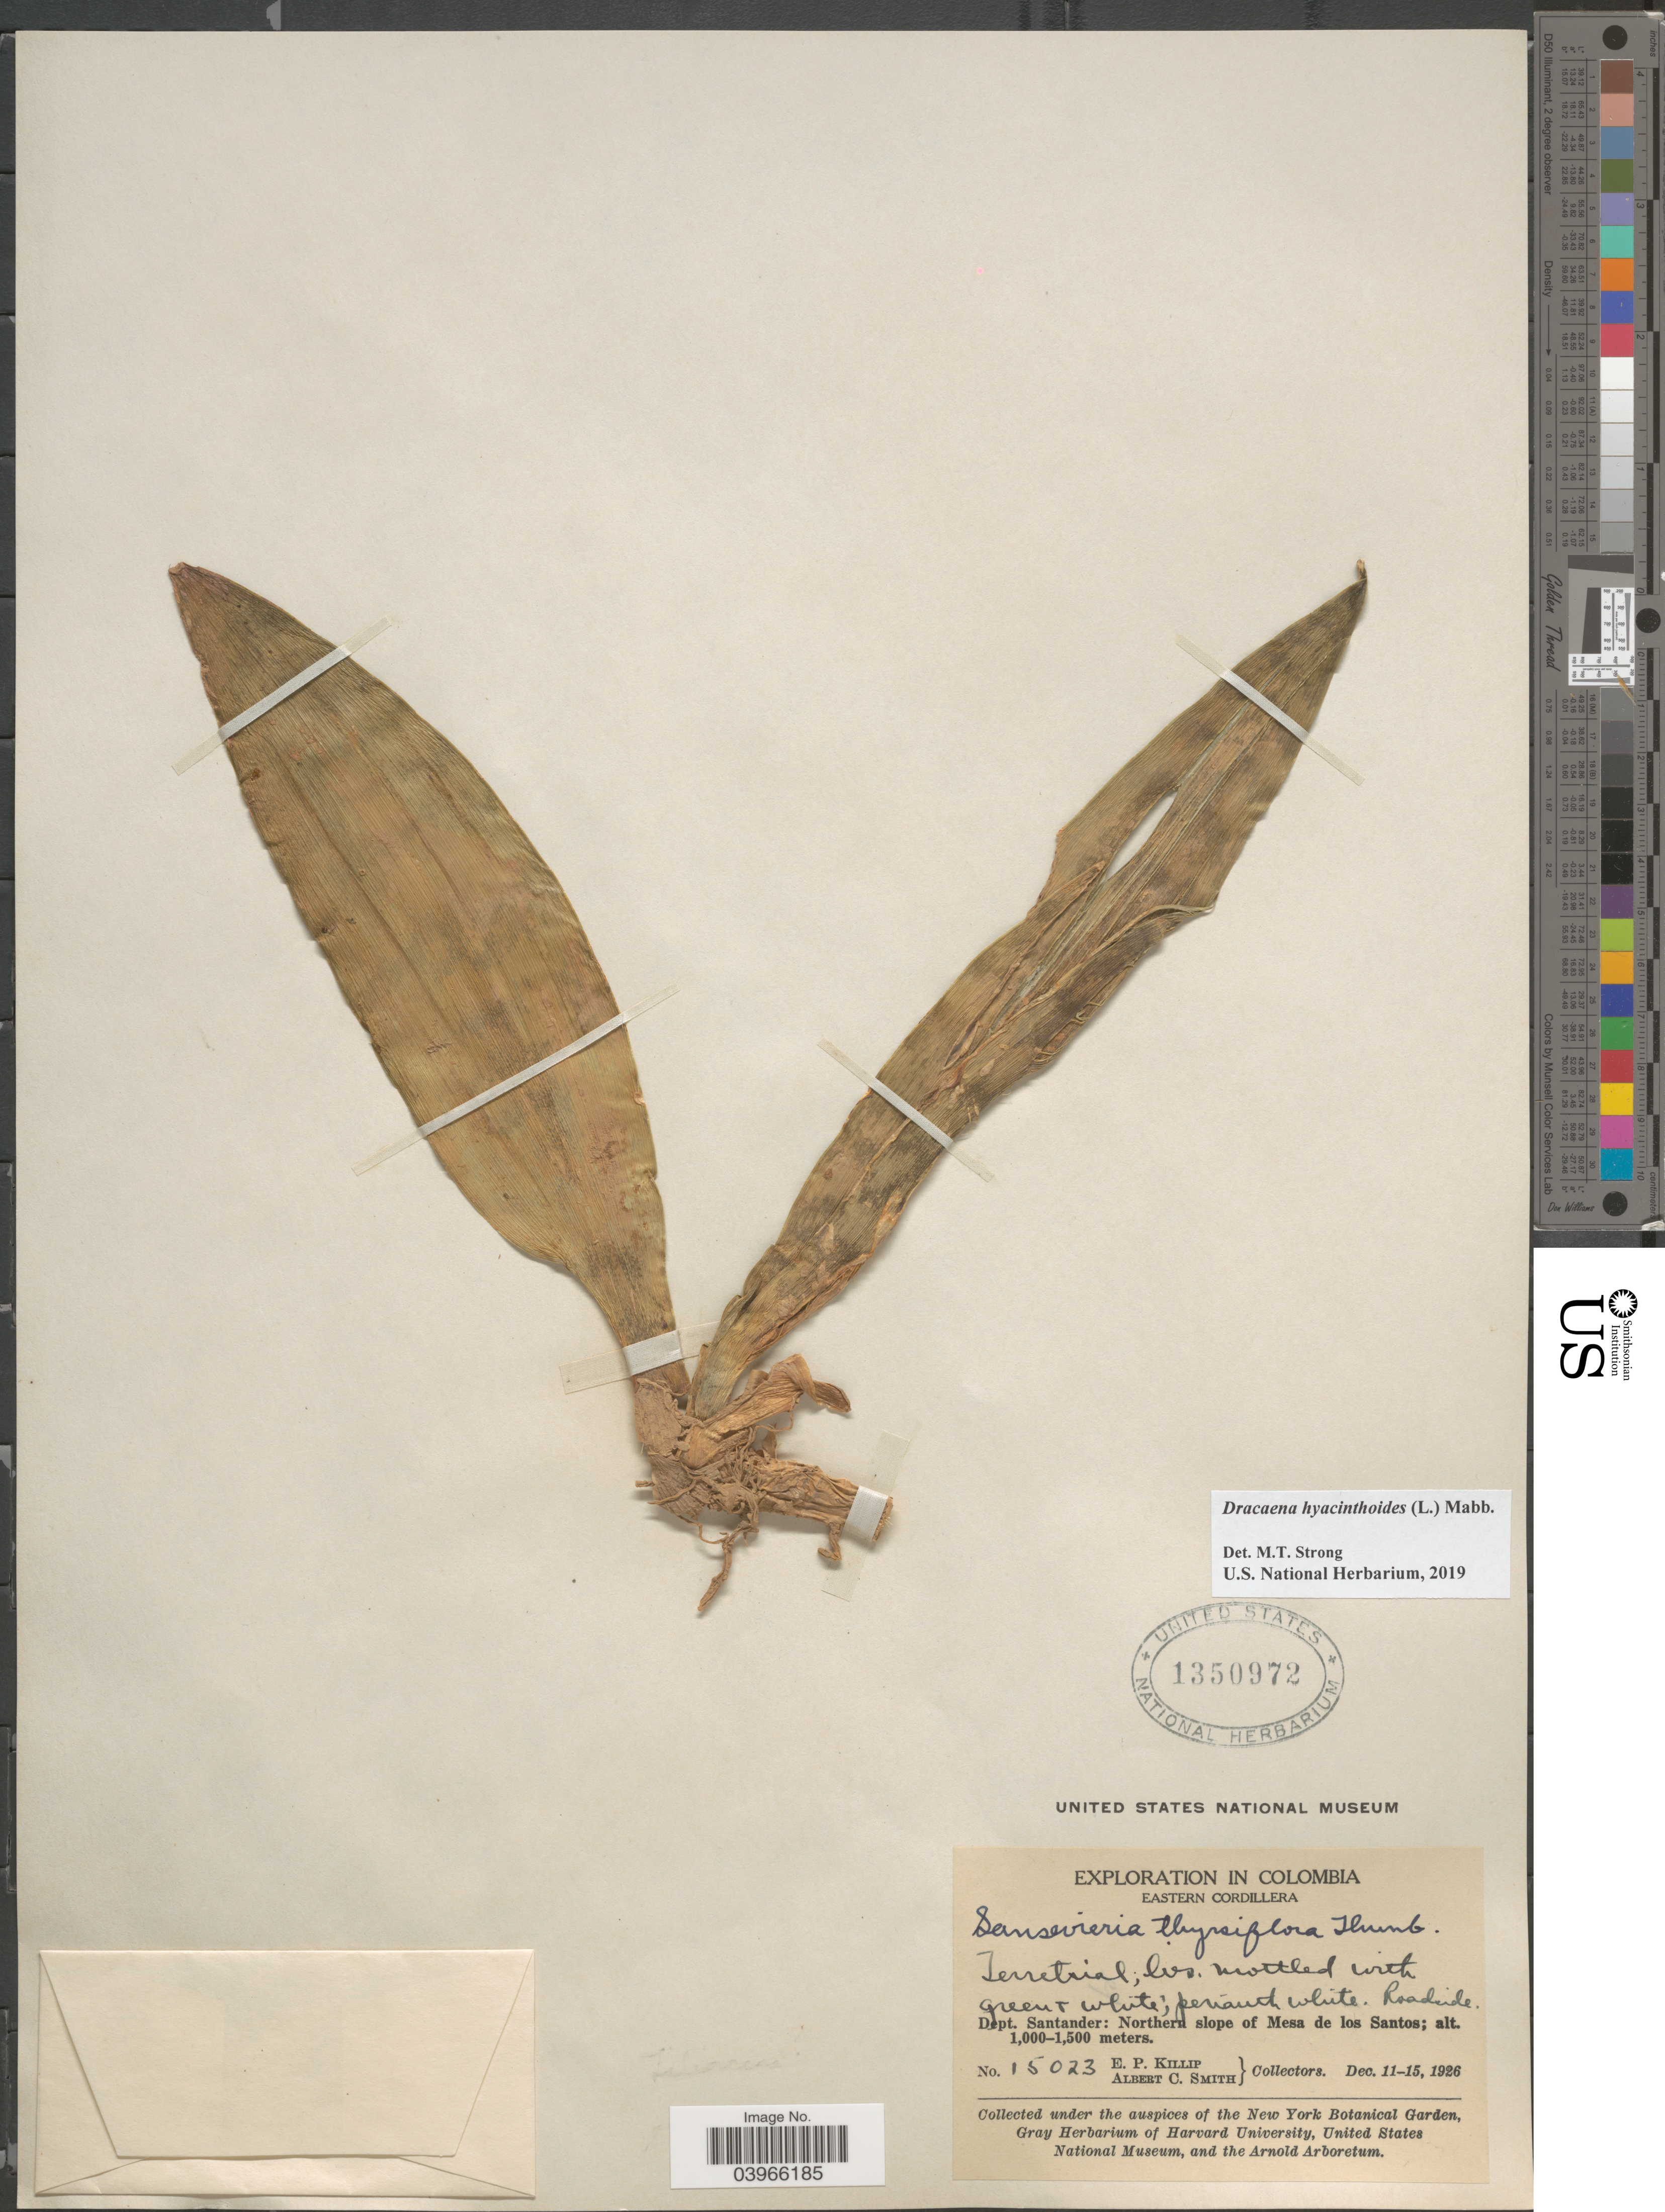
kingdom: Plantae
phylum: Tracheophyta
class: Liliopsida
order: Asparagales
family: Asparagaceae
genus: Dracaena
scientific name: Dracaena hyacinthoides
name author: (L.) Mabb.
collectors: E. P. Killip & A. C. Smith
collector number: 15023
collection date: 1926-12-11/1926-12-15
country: Colombia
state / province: Santander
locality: Eastern Cordillera. Roadside. Dept. Santander: Northern slope of Mesa de los Santos.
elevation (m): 1000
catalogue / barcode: US 1350972